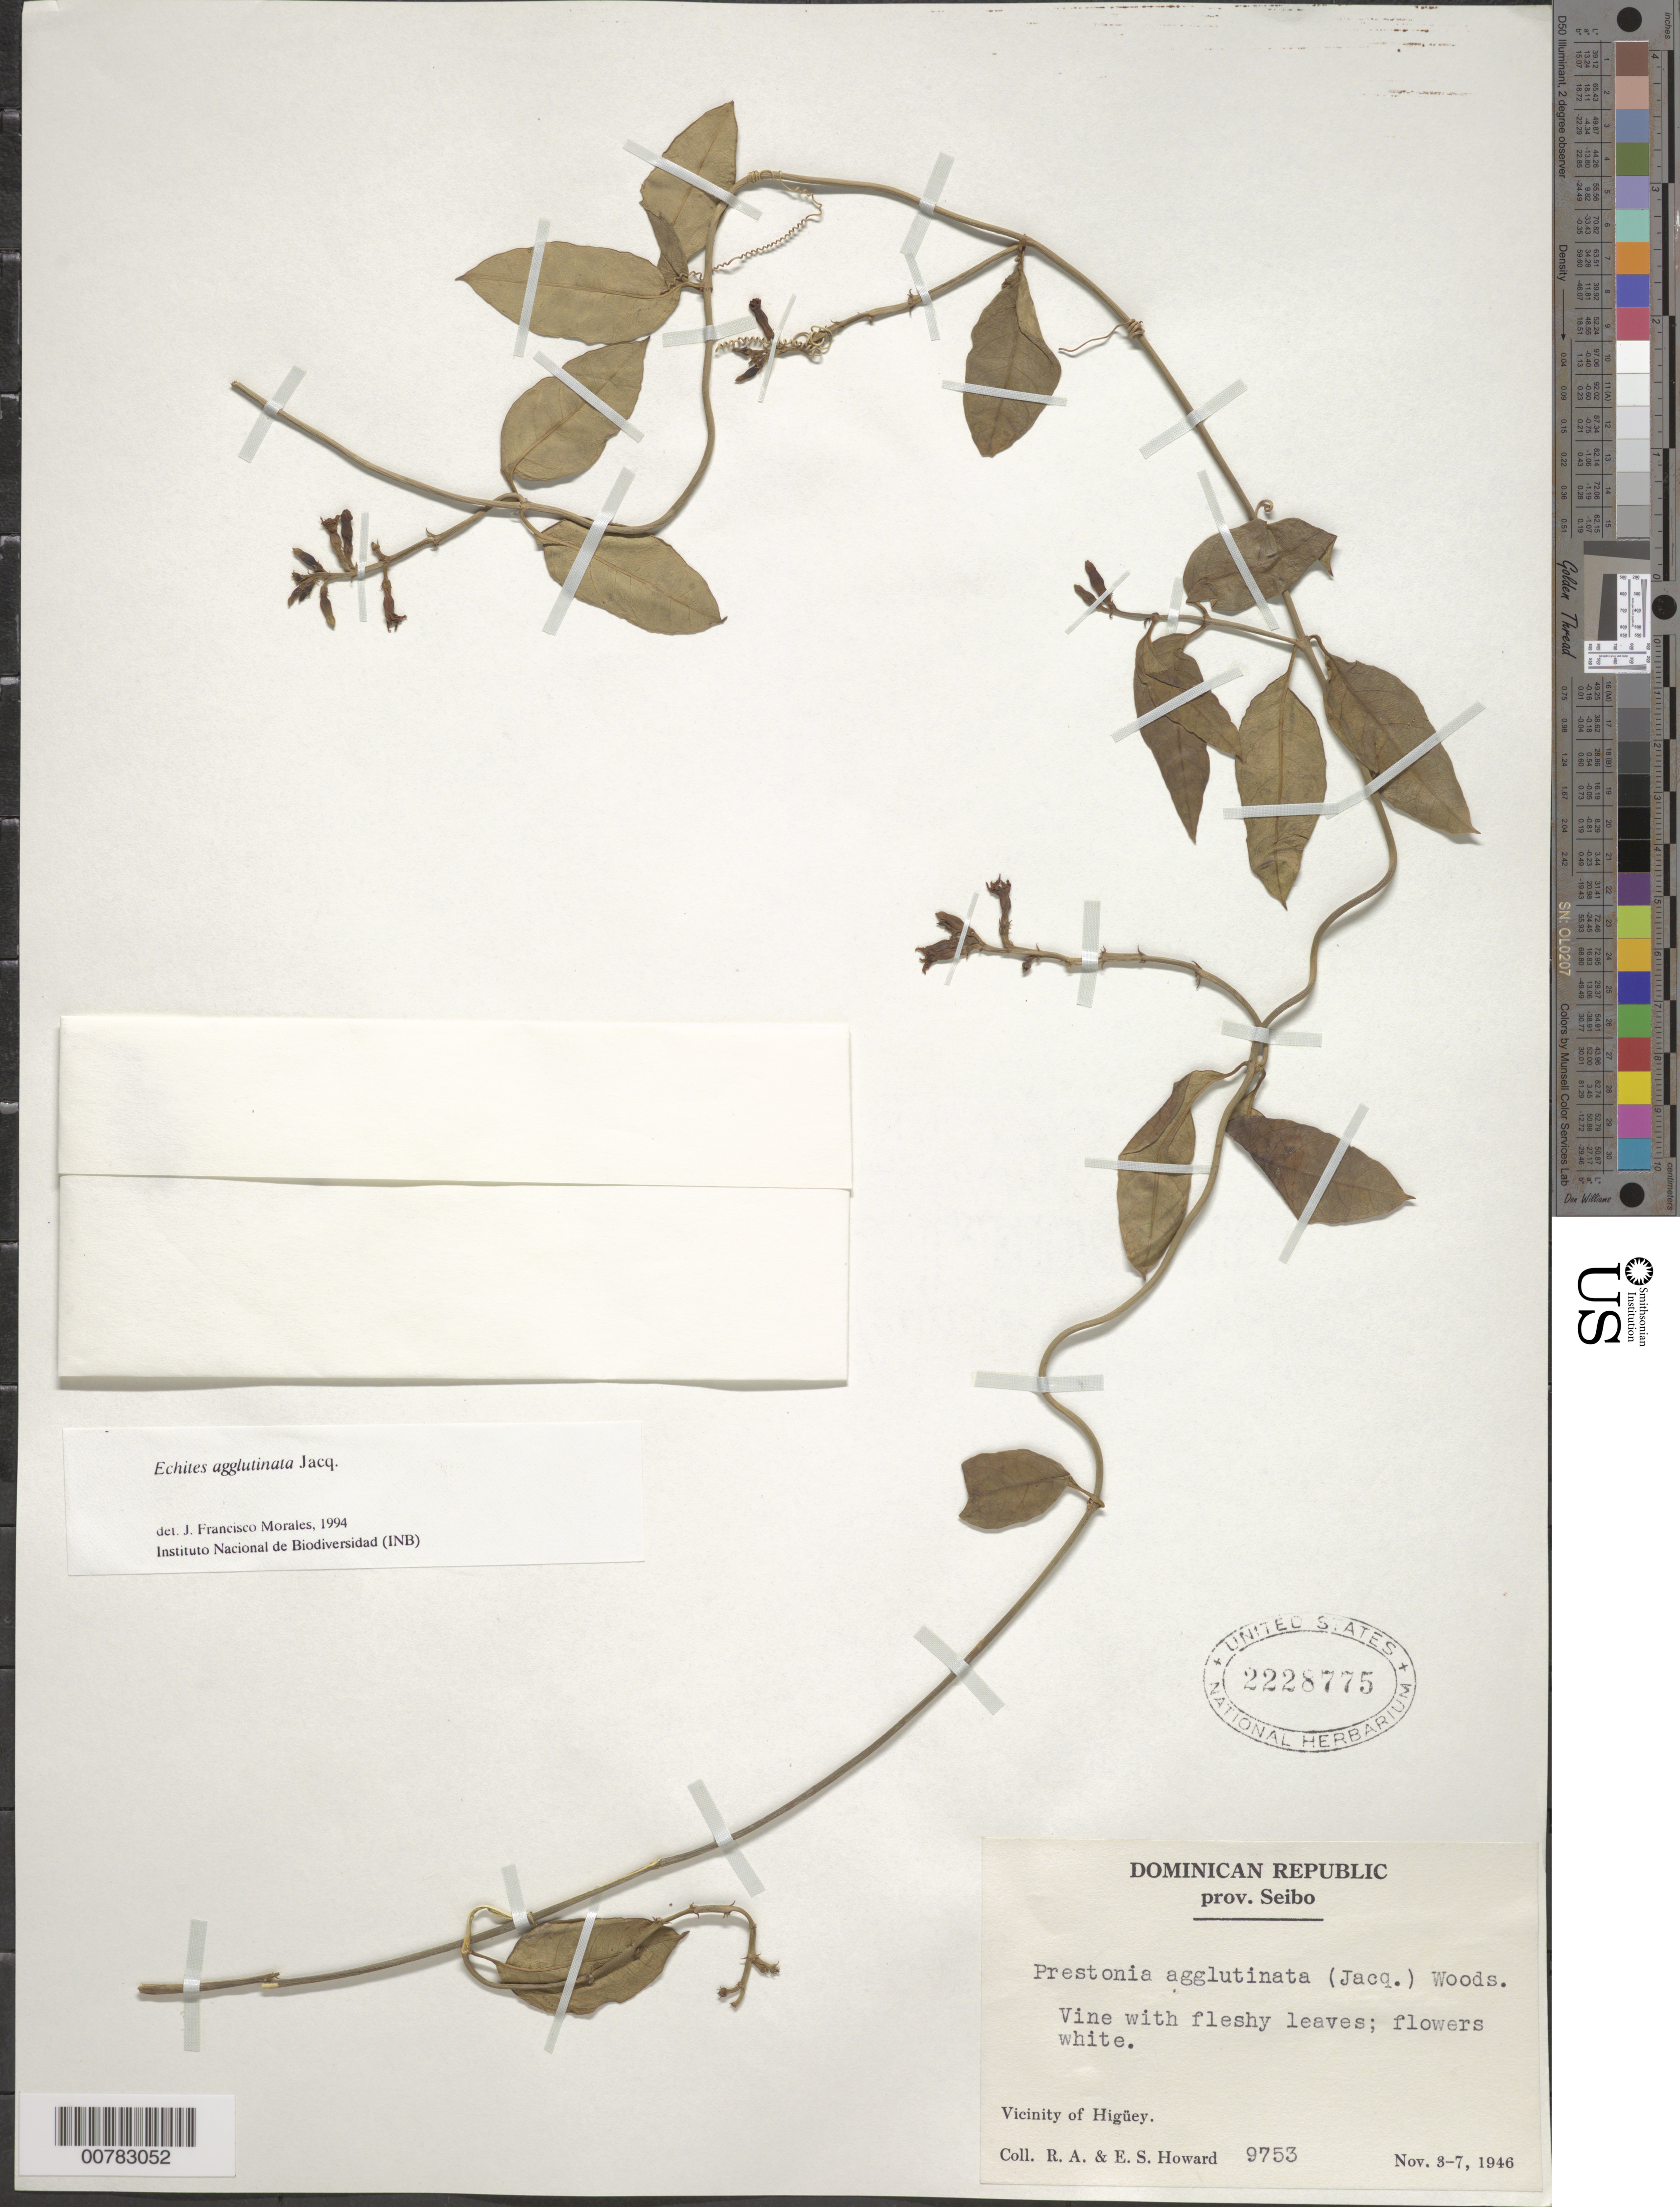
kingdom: Plantae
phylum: Tracheophyta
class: Magnoliopsida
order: Gentianales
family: Apocynaceae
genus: Echites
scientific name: Echites agglutinatus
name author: Jacq.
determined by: Morales, J. F.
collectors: R. A. Howard & E. S. Howard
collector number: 9753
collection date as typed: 03 Nov 1946 to 07 Nov 1946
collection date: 1946-11-03/1946-11-07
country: Dominican Republic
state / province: El Seibo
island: Hispaniola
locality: Vicinity of Higüey.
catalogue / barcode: US 2228775